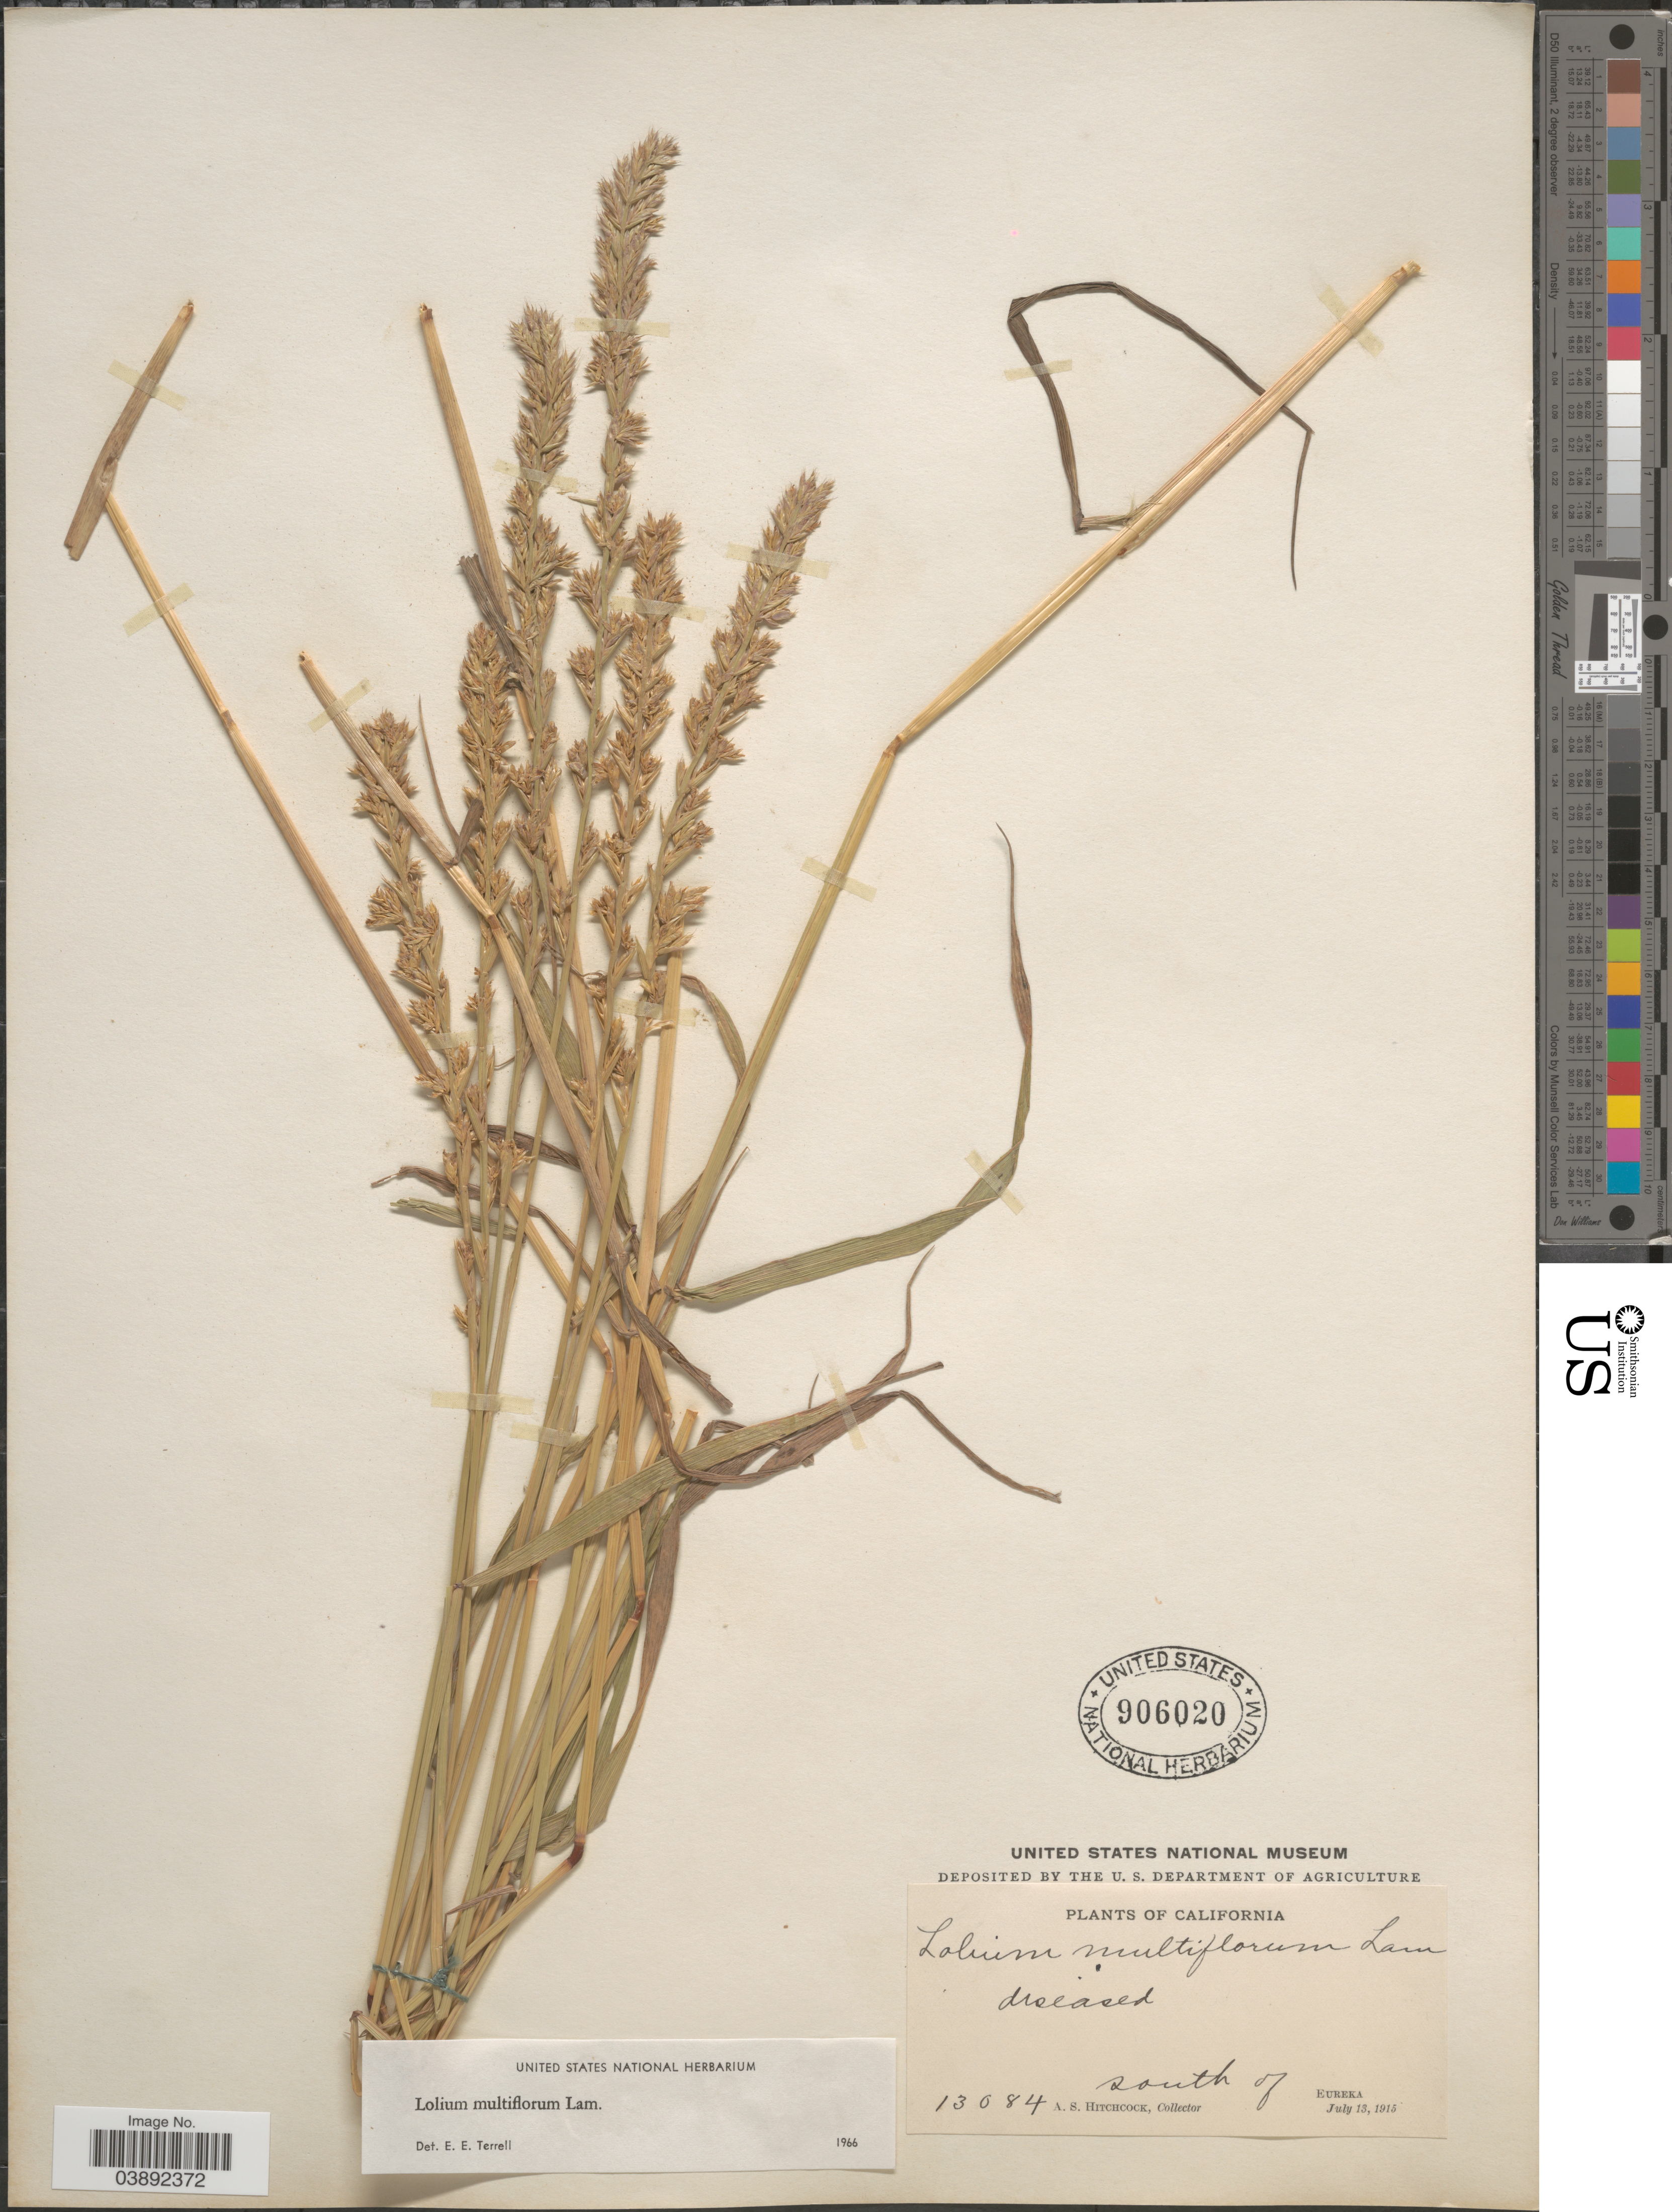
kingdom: Plantae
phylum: Tracheophyta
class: Liliopsida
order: Poales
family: Poaceae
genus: Lolium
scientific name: Lolium multiflorum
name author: Lam.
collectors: A. S. Hitchcock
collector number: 13084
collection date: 1915-07-13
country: United States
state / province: California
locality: South of Eureka.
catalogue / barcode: US 906020